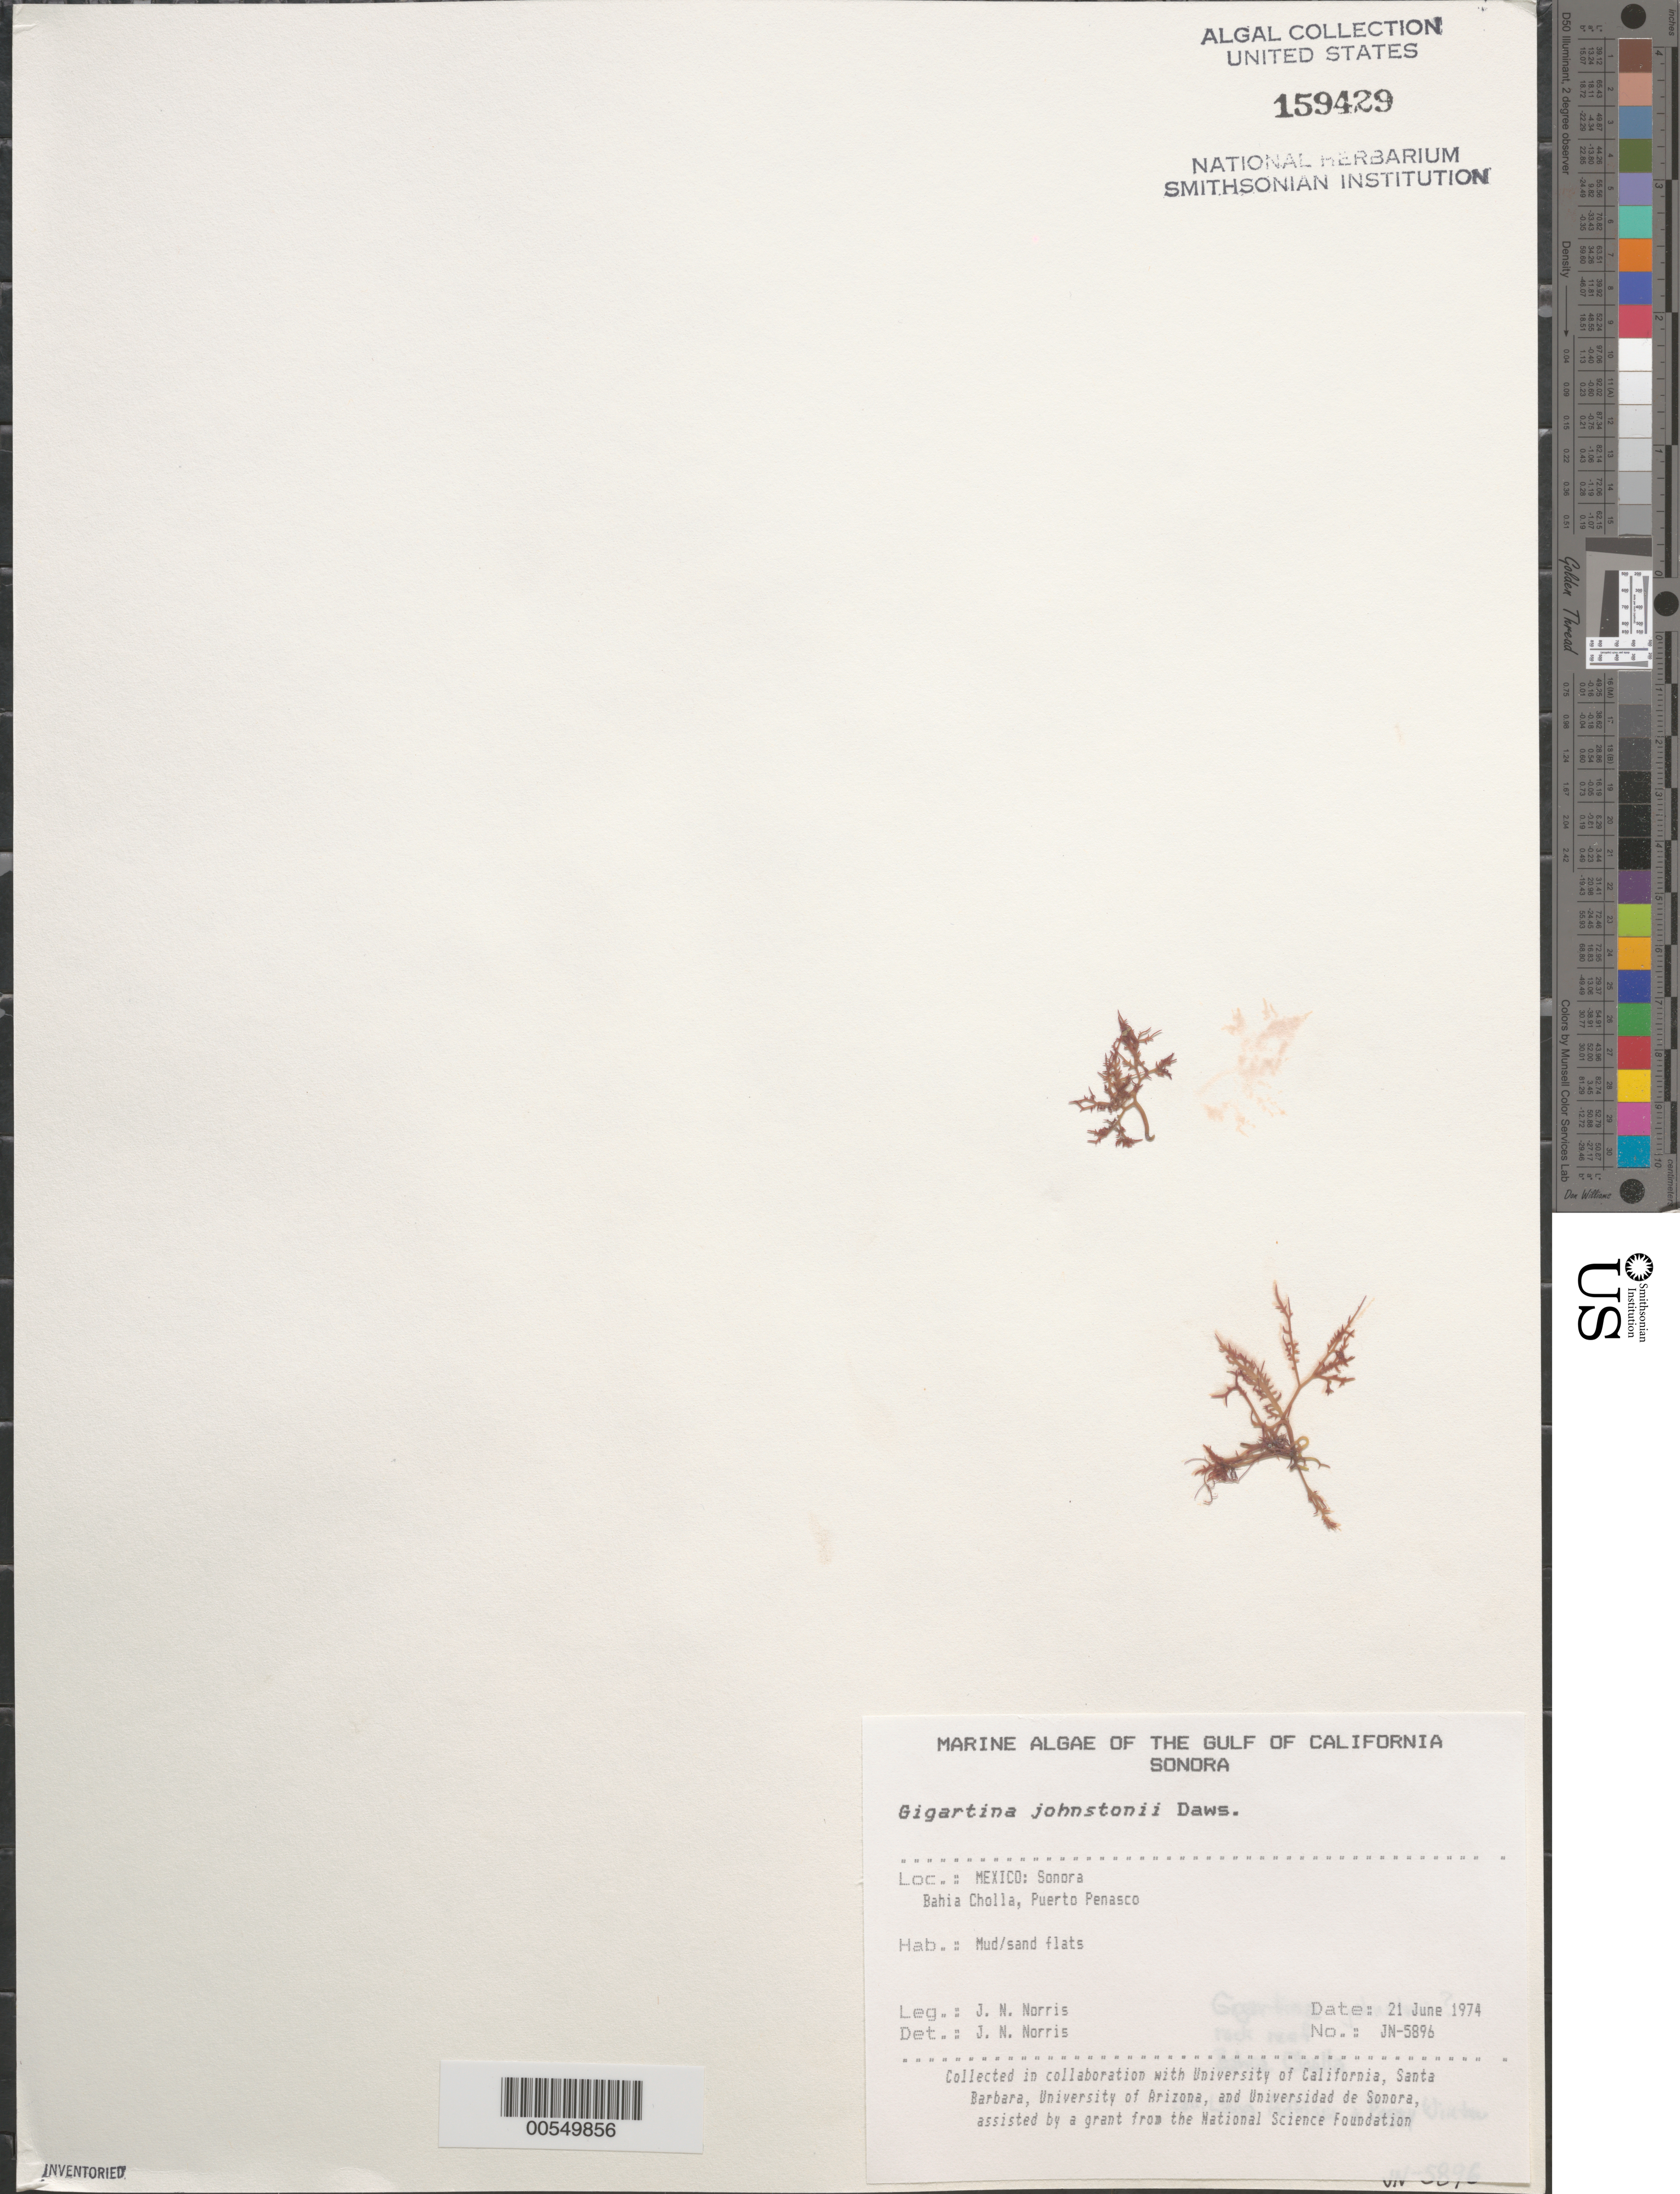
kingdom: Plantae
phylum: Rhodophyta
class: Florideophyceae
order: Gigartinales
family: Gigartinaceae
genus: Chondracanthus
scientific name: Chondracanthus squarrulosus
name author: (Setch. & N.L. Gardner) J.R. Hughey et al.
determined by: Algae name updating Project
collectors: J. N. Norris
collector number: JN-5896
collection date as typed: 21 Jun 1974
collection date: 1974-06-21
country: Mexico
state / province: Sonora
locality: Bahia Cholla, Puerto Penasco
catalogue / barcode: US 159429